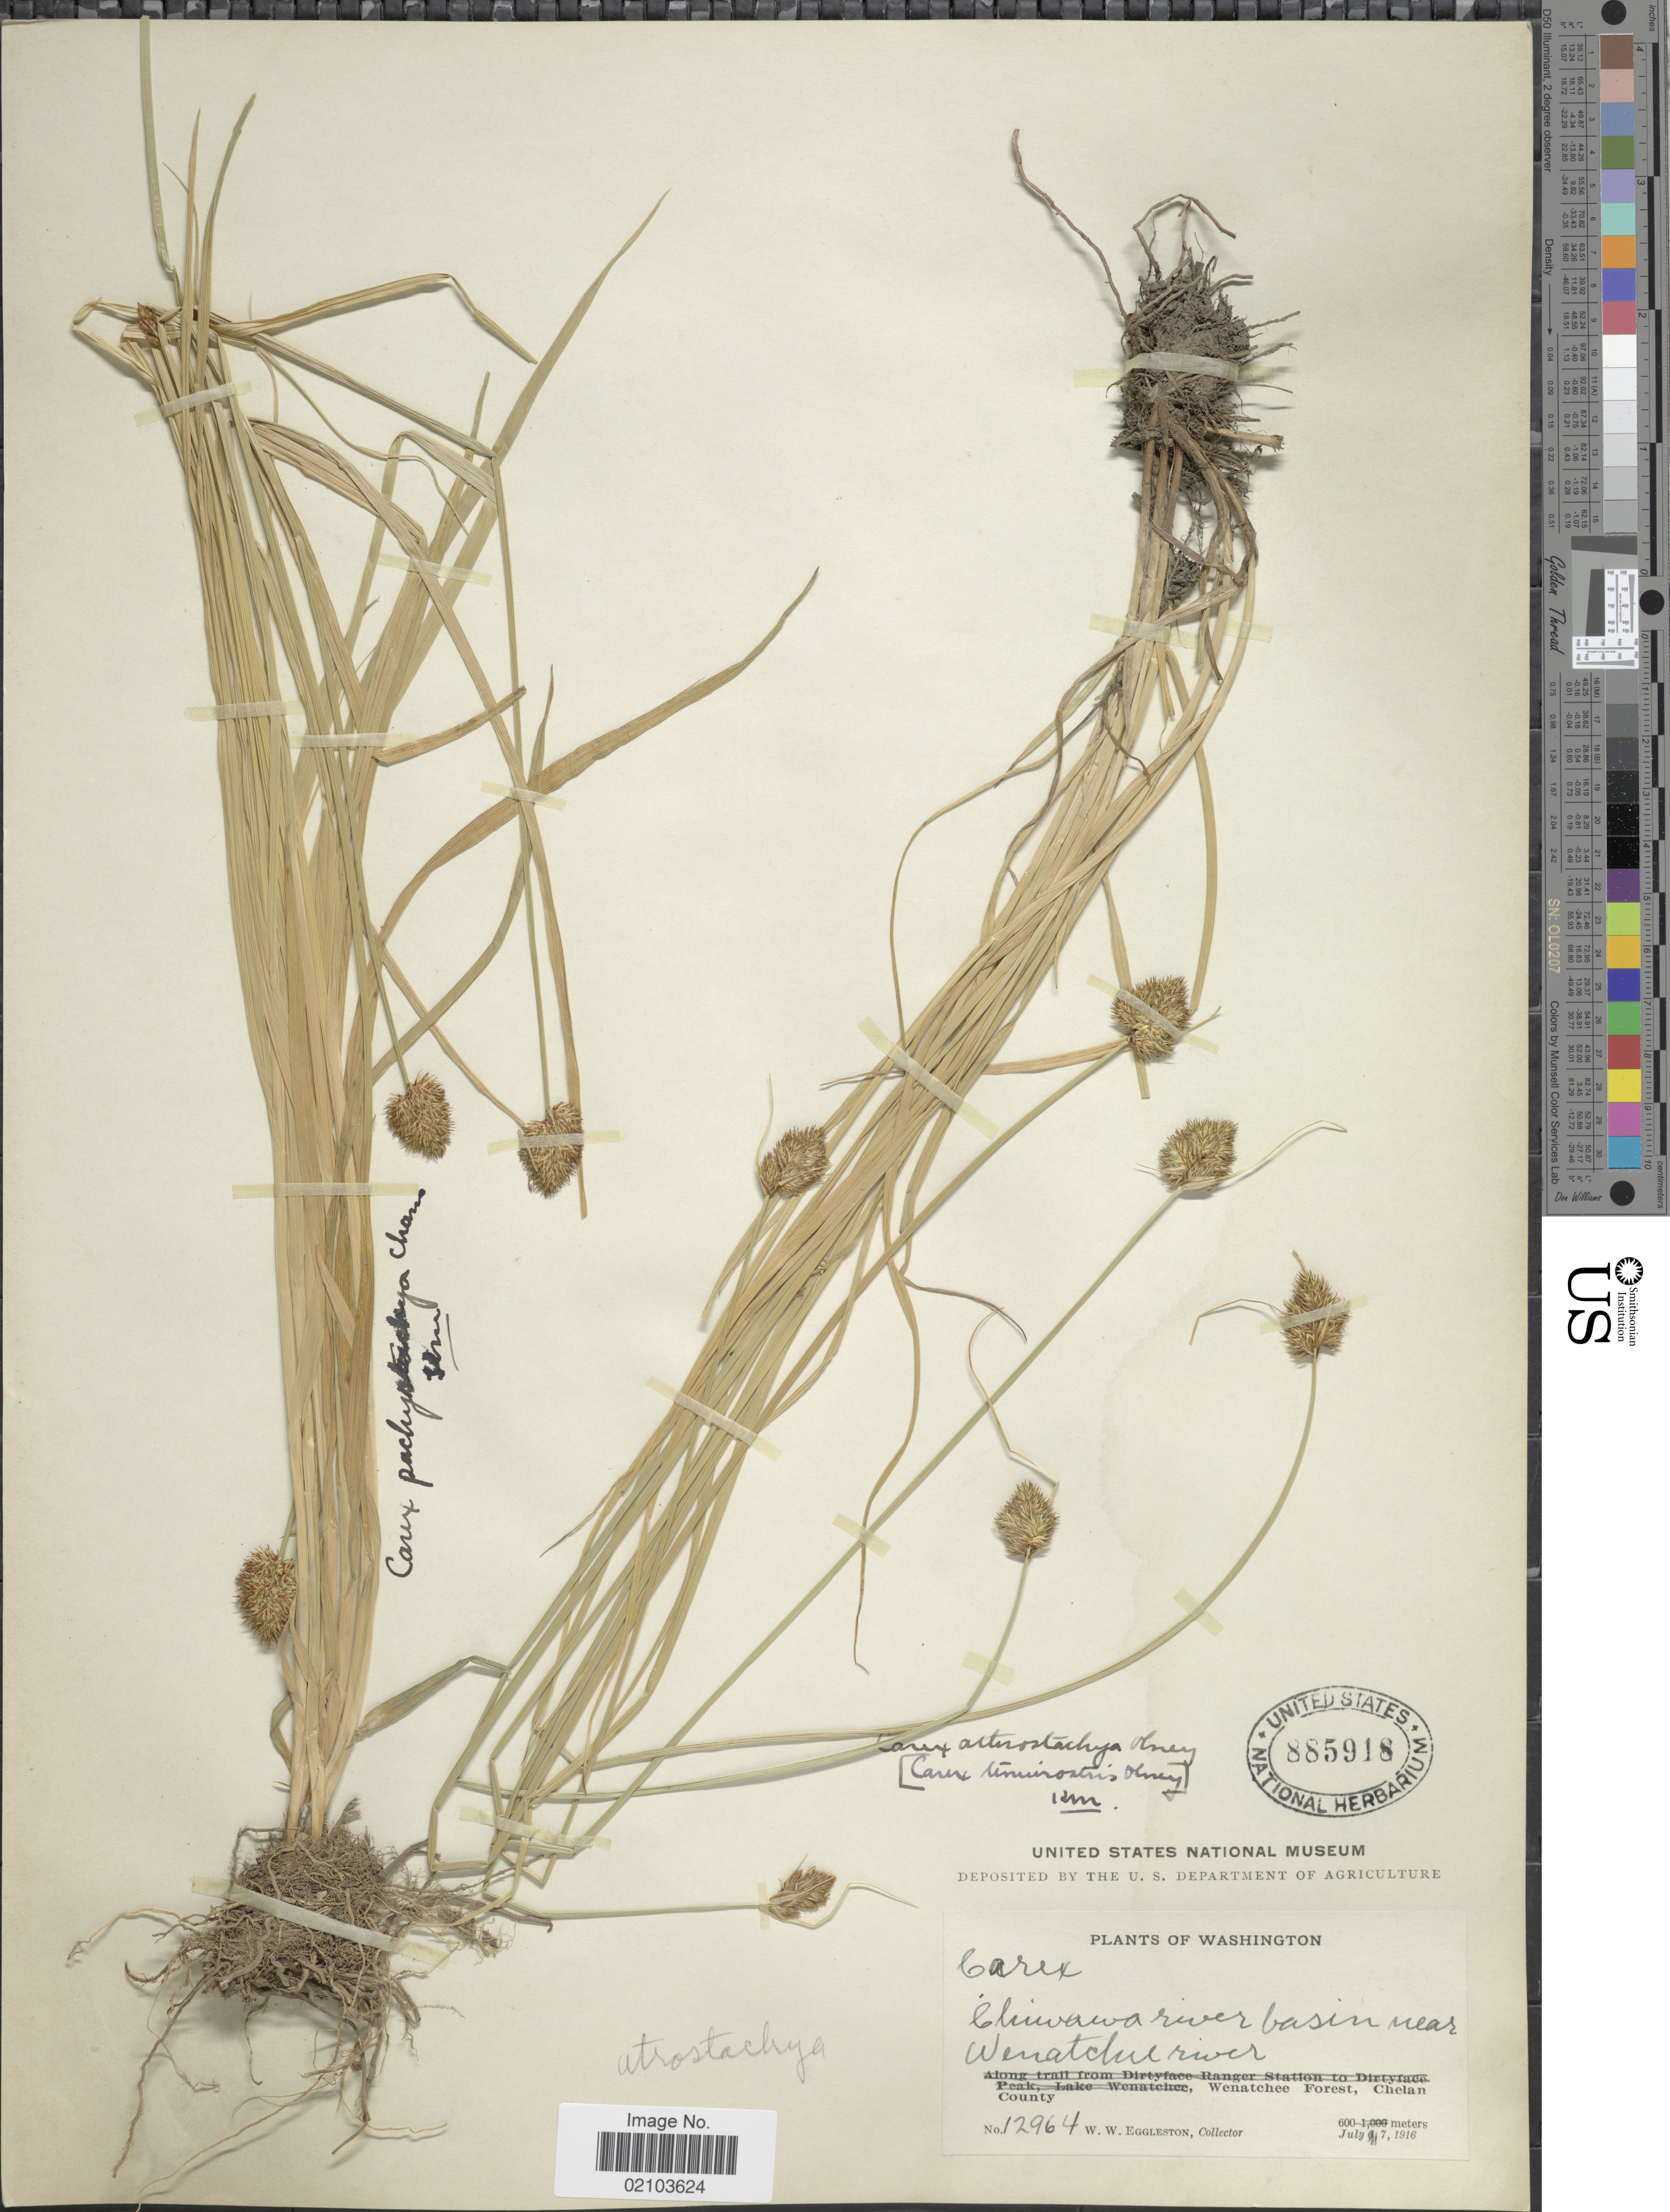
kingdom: Plantae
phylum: Tracheophyta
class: Liliopsida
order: Poales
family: Cyperaceae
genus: Carex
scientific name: Carex athrostachya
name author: Olney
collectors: W. W. Eggleston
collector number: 12964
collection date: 1916-07-07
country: United States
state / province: Washington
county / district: Chelan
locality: Chiwawa river basin near Wenatchee river, Wenatchee Forest, Chelan County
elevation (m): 600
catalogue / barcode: US 885918